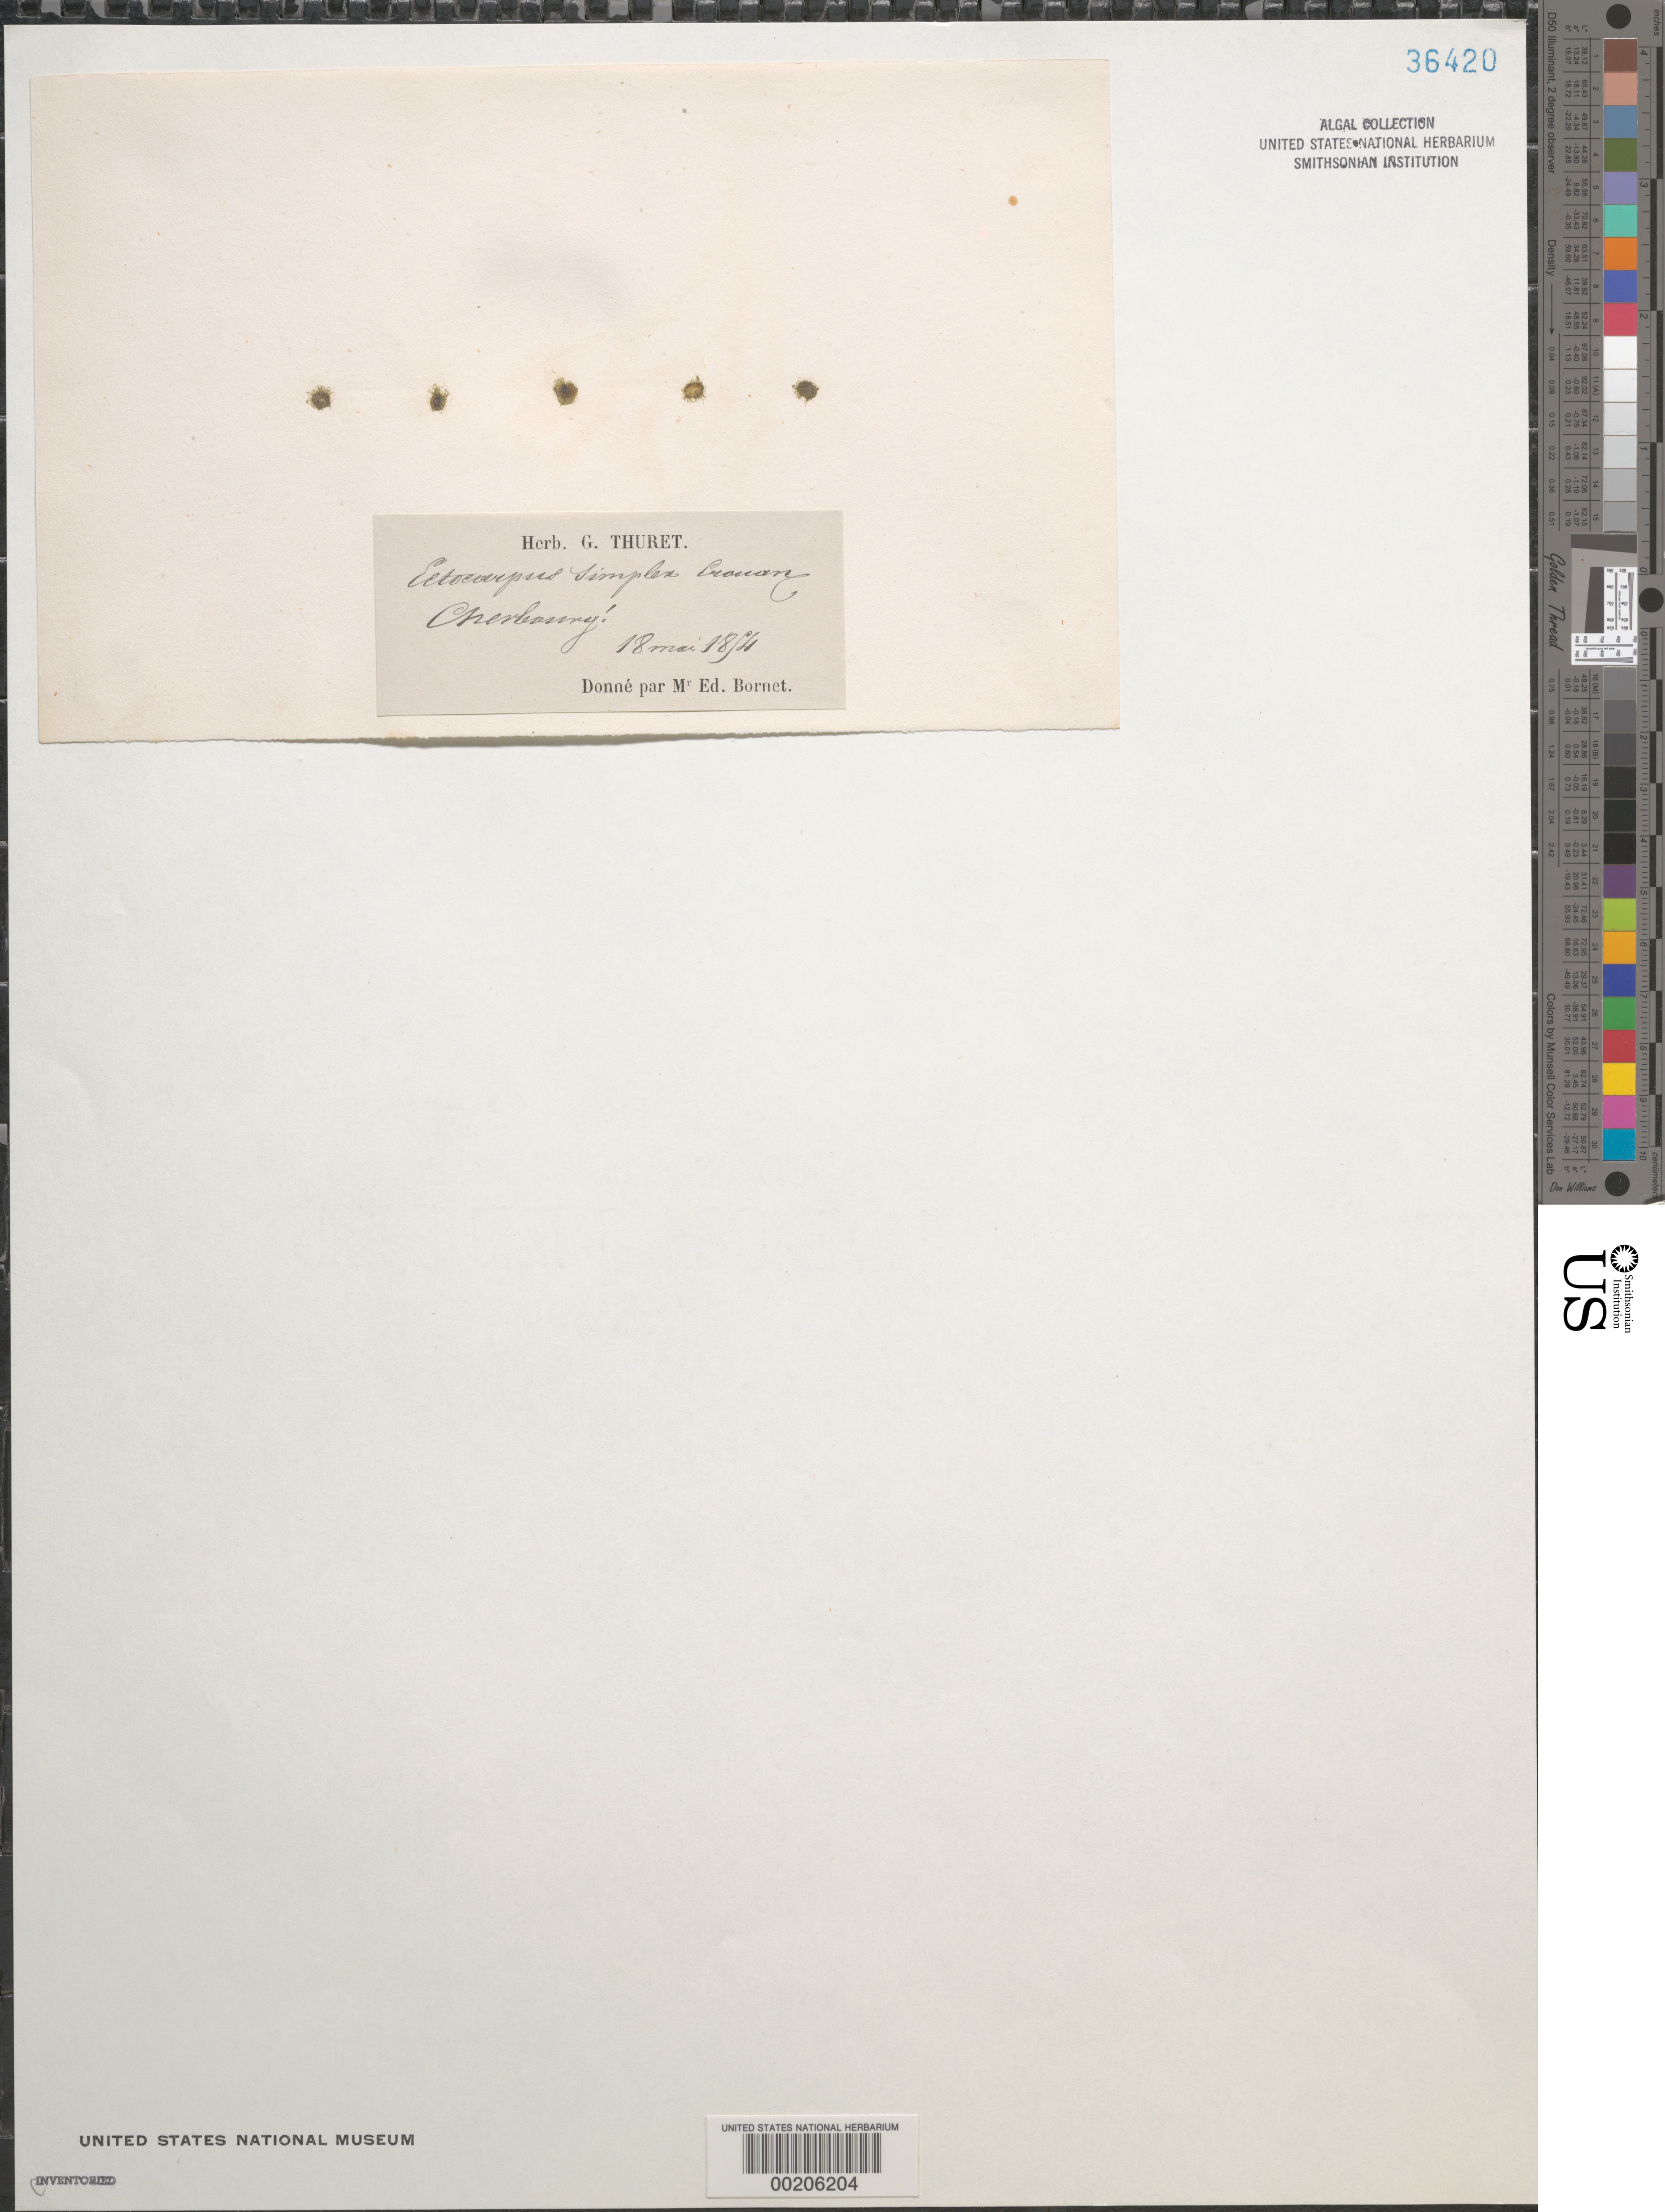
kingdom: Chromista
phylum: Ochrophyta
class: Phaeophyceae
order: Ectocarpales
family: Acinetosporaceae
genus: Feldmannia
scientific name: Feldmannia simplex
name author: (P. Crouan & H. Crouan) G. Hamel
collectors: Thuret, G. (herbarium)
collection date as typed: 18 May 1854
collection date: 1854-05-18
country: France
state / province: Normandie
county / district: Manche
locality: Cherbourg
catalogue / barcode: US 36420